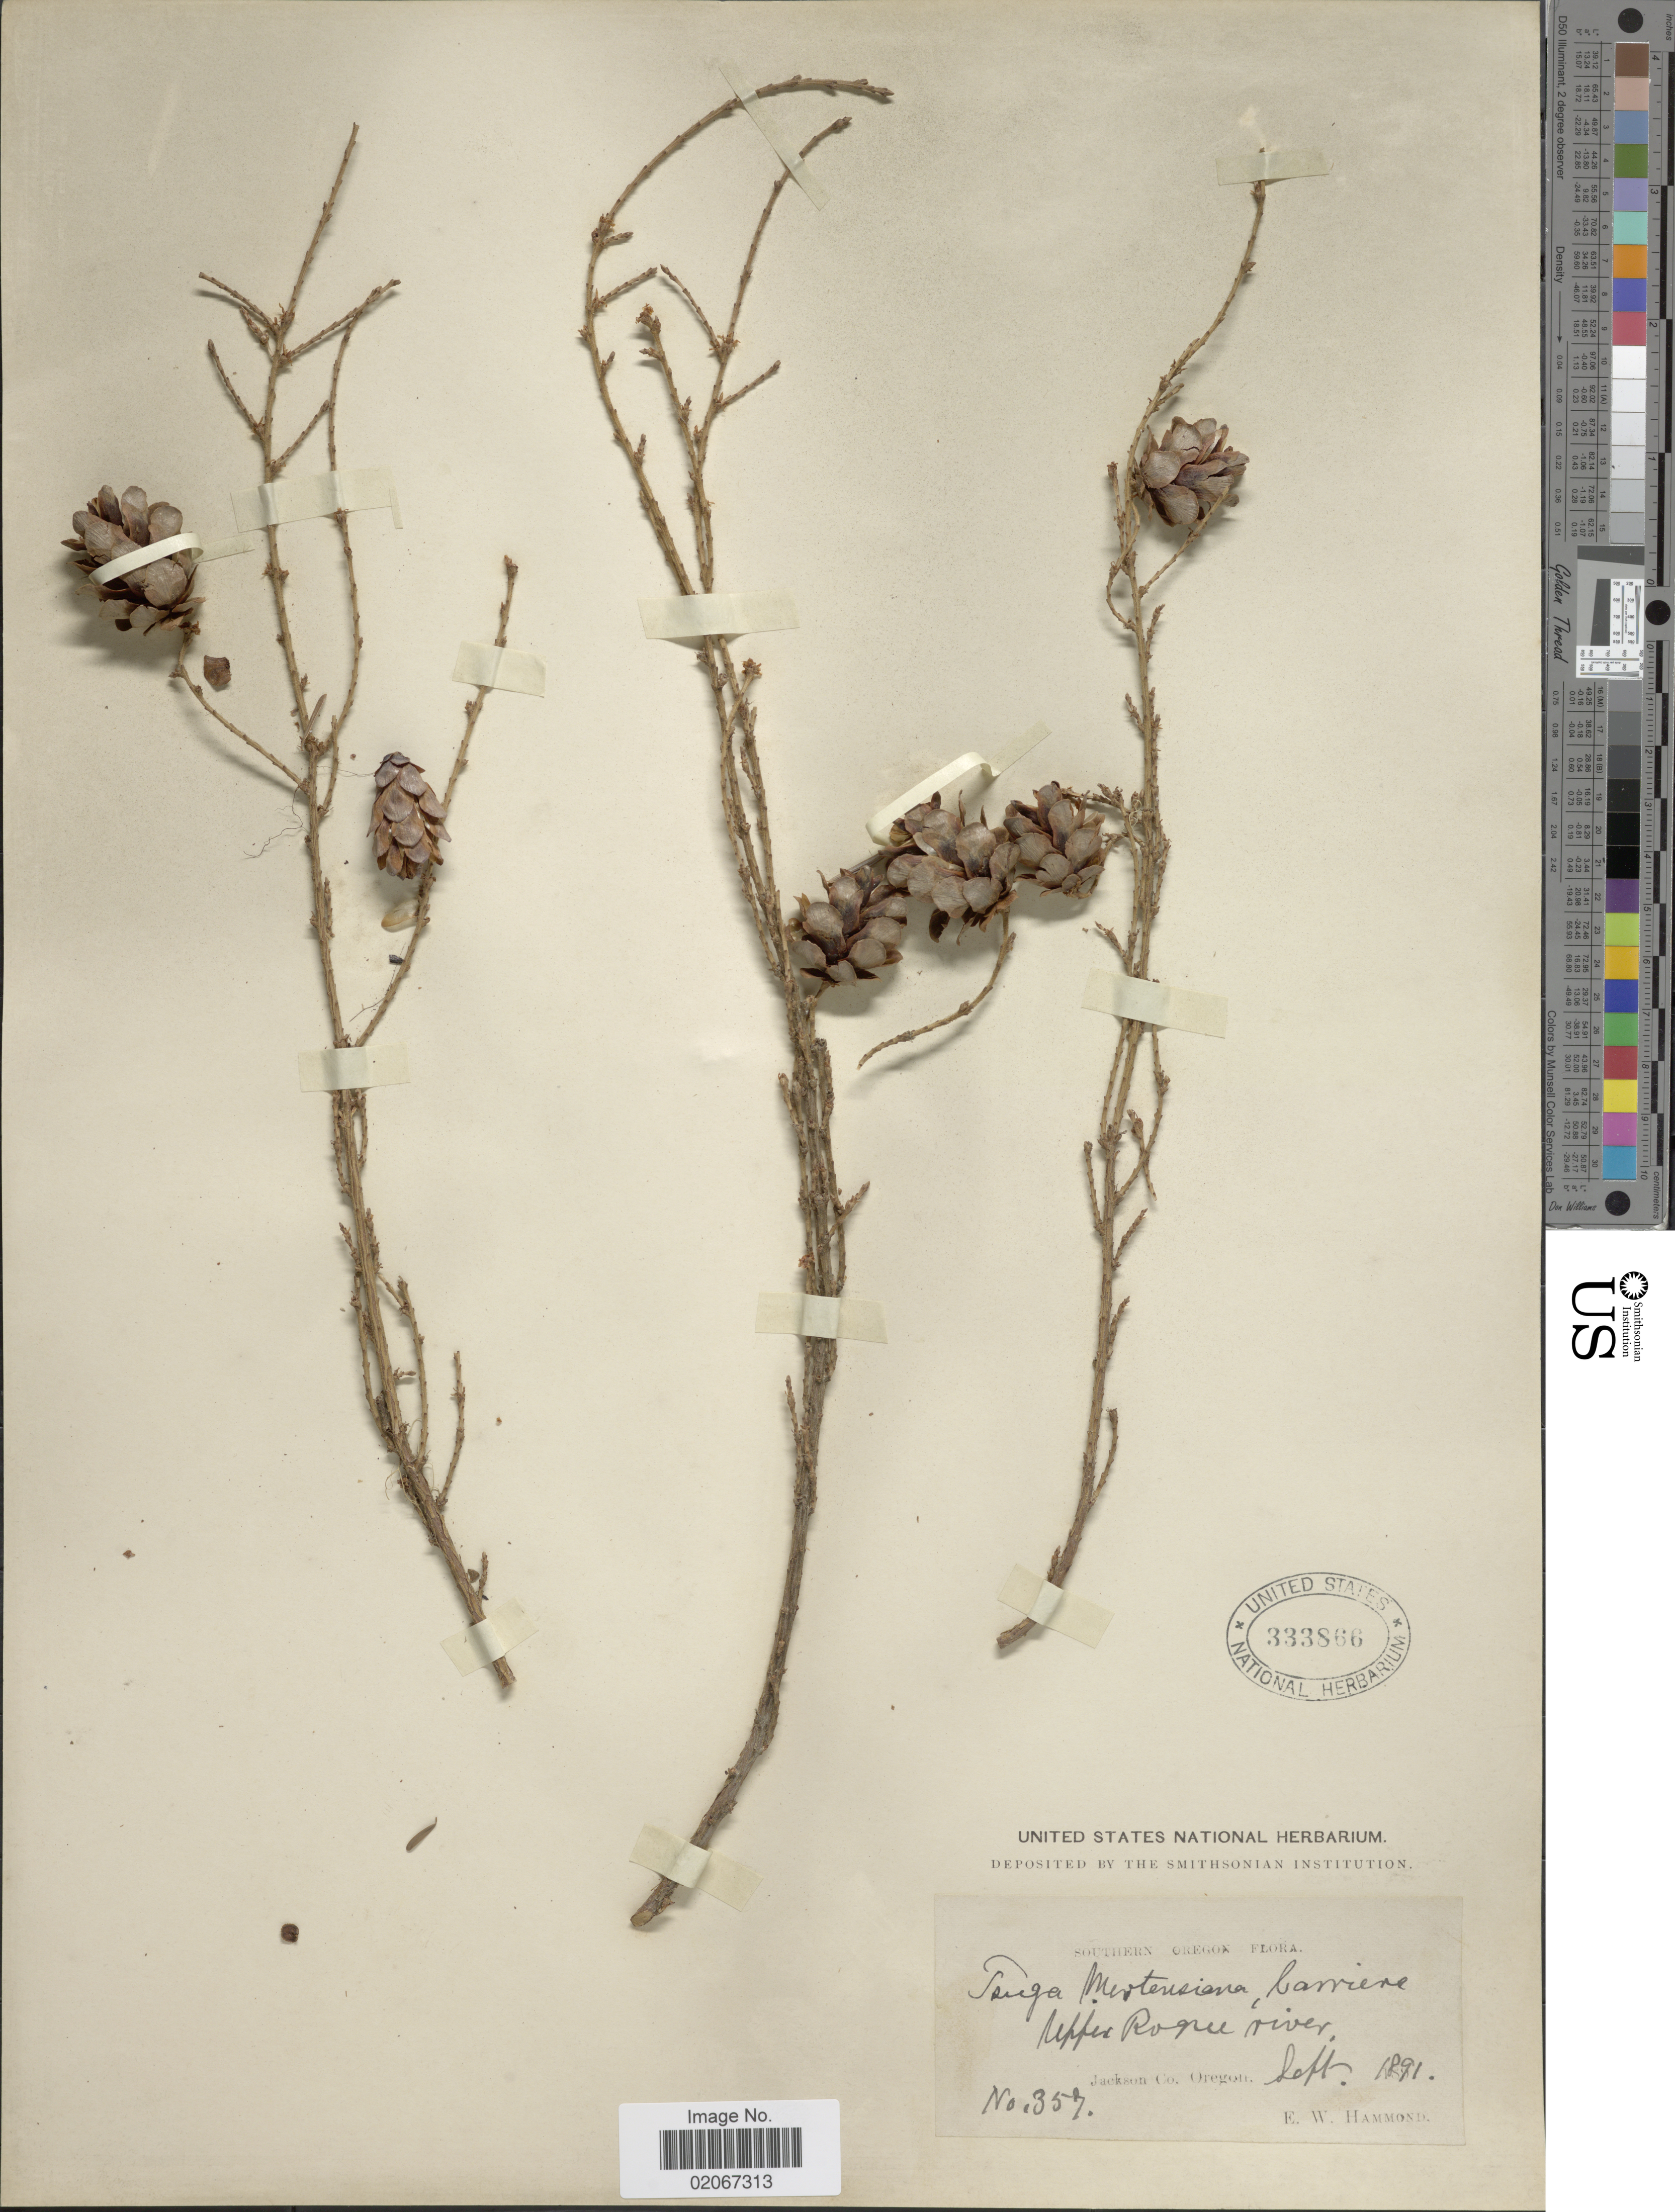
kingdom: Plantae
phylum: Tracheophyta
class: Pinopsida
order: Pinales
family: Pinaceae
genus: Tsuga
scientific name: Tsuga heterophylla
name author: (Raf.) Sarg.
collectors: E. Hammond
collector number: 357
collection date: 1891-09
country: United States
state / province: Oregon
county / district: Jackson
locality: Southern Oregon. Upper Rogue river. Jackson Co.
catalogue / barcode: US 333866